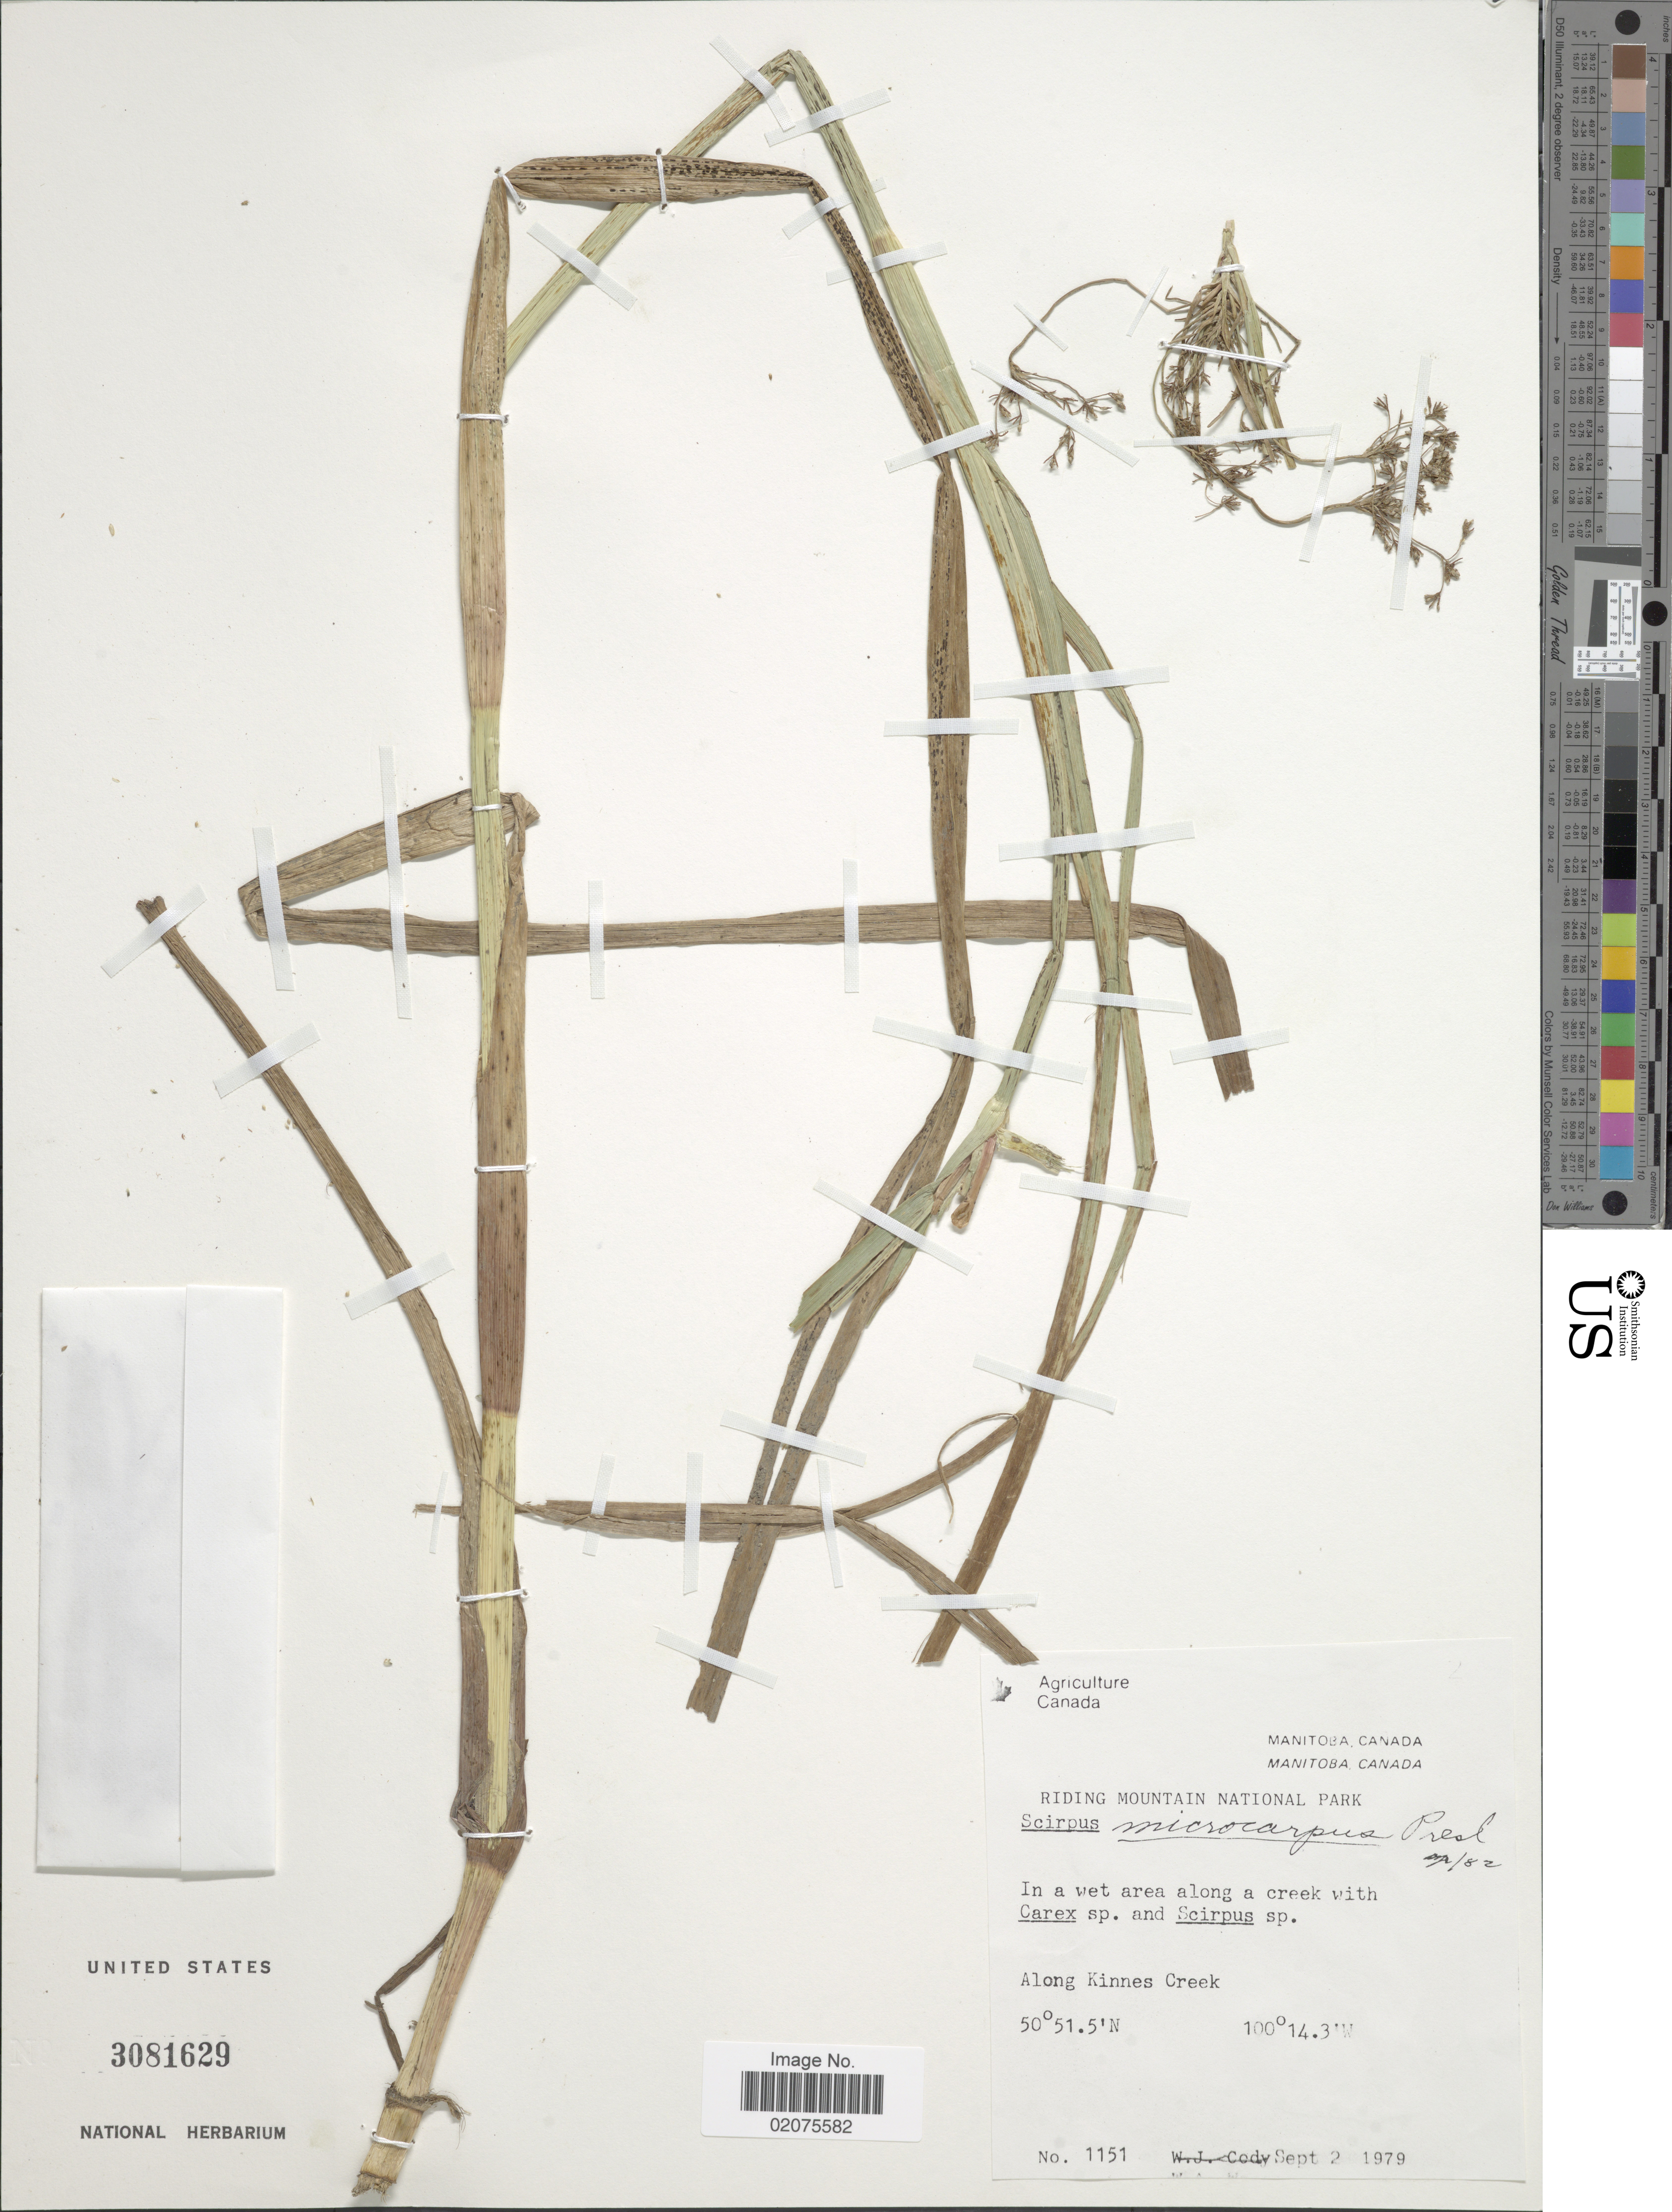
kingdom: Plantae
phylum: Tracheophyta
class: Liliopsida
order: Poales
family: Cyperaceae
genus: Scirpus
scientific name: Scirpus microcarpus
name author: J. Presl & C. Presl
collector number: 1151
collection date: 1979-09-02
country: Canada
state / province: Manitoba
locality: In a wet area along a creek. Along Kinnes Creek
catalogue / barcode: US 3081629